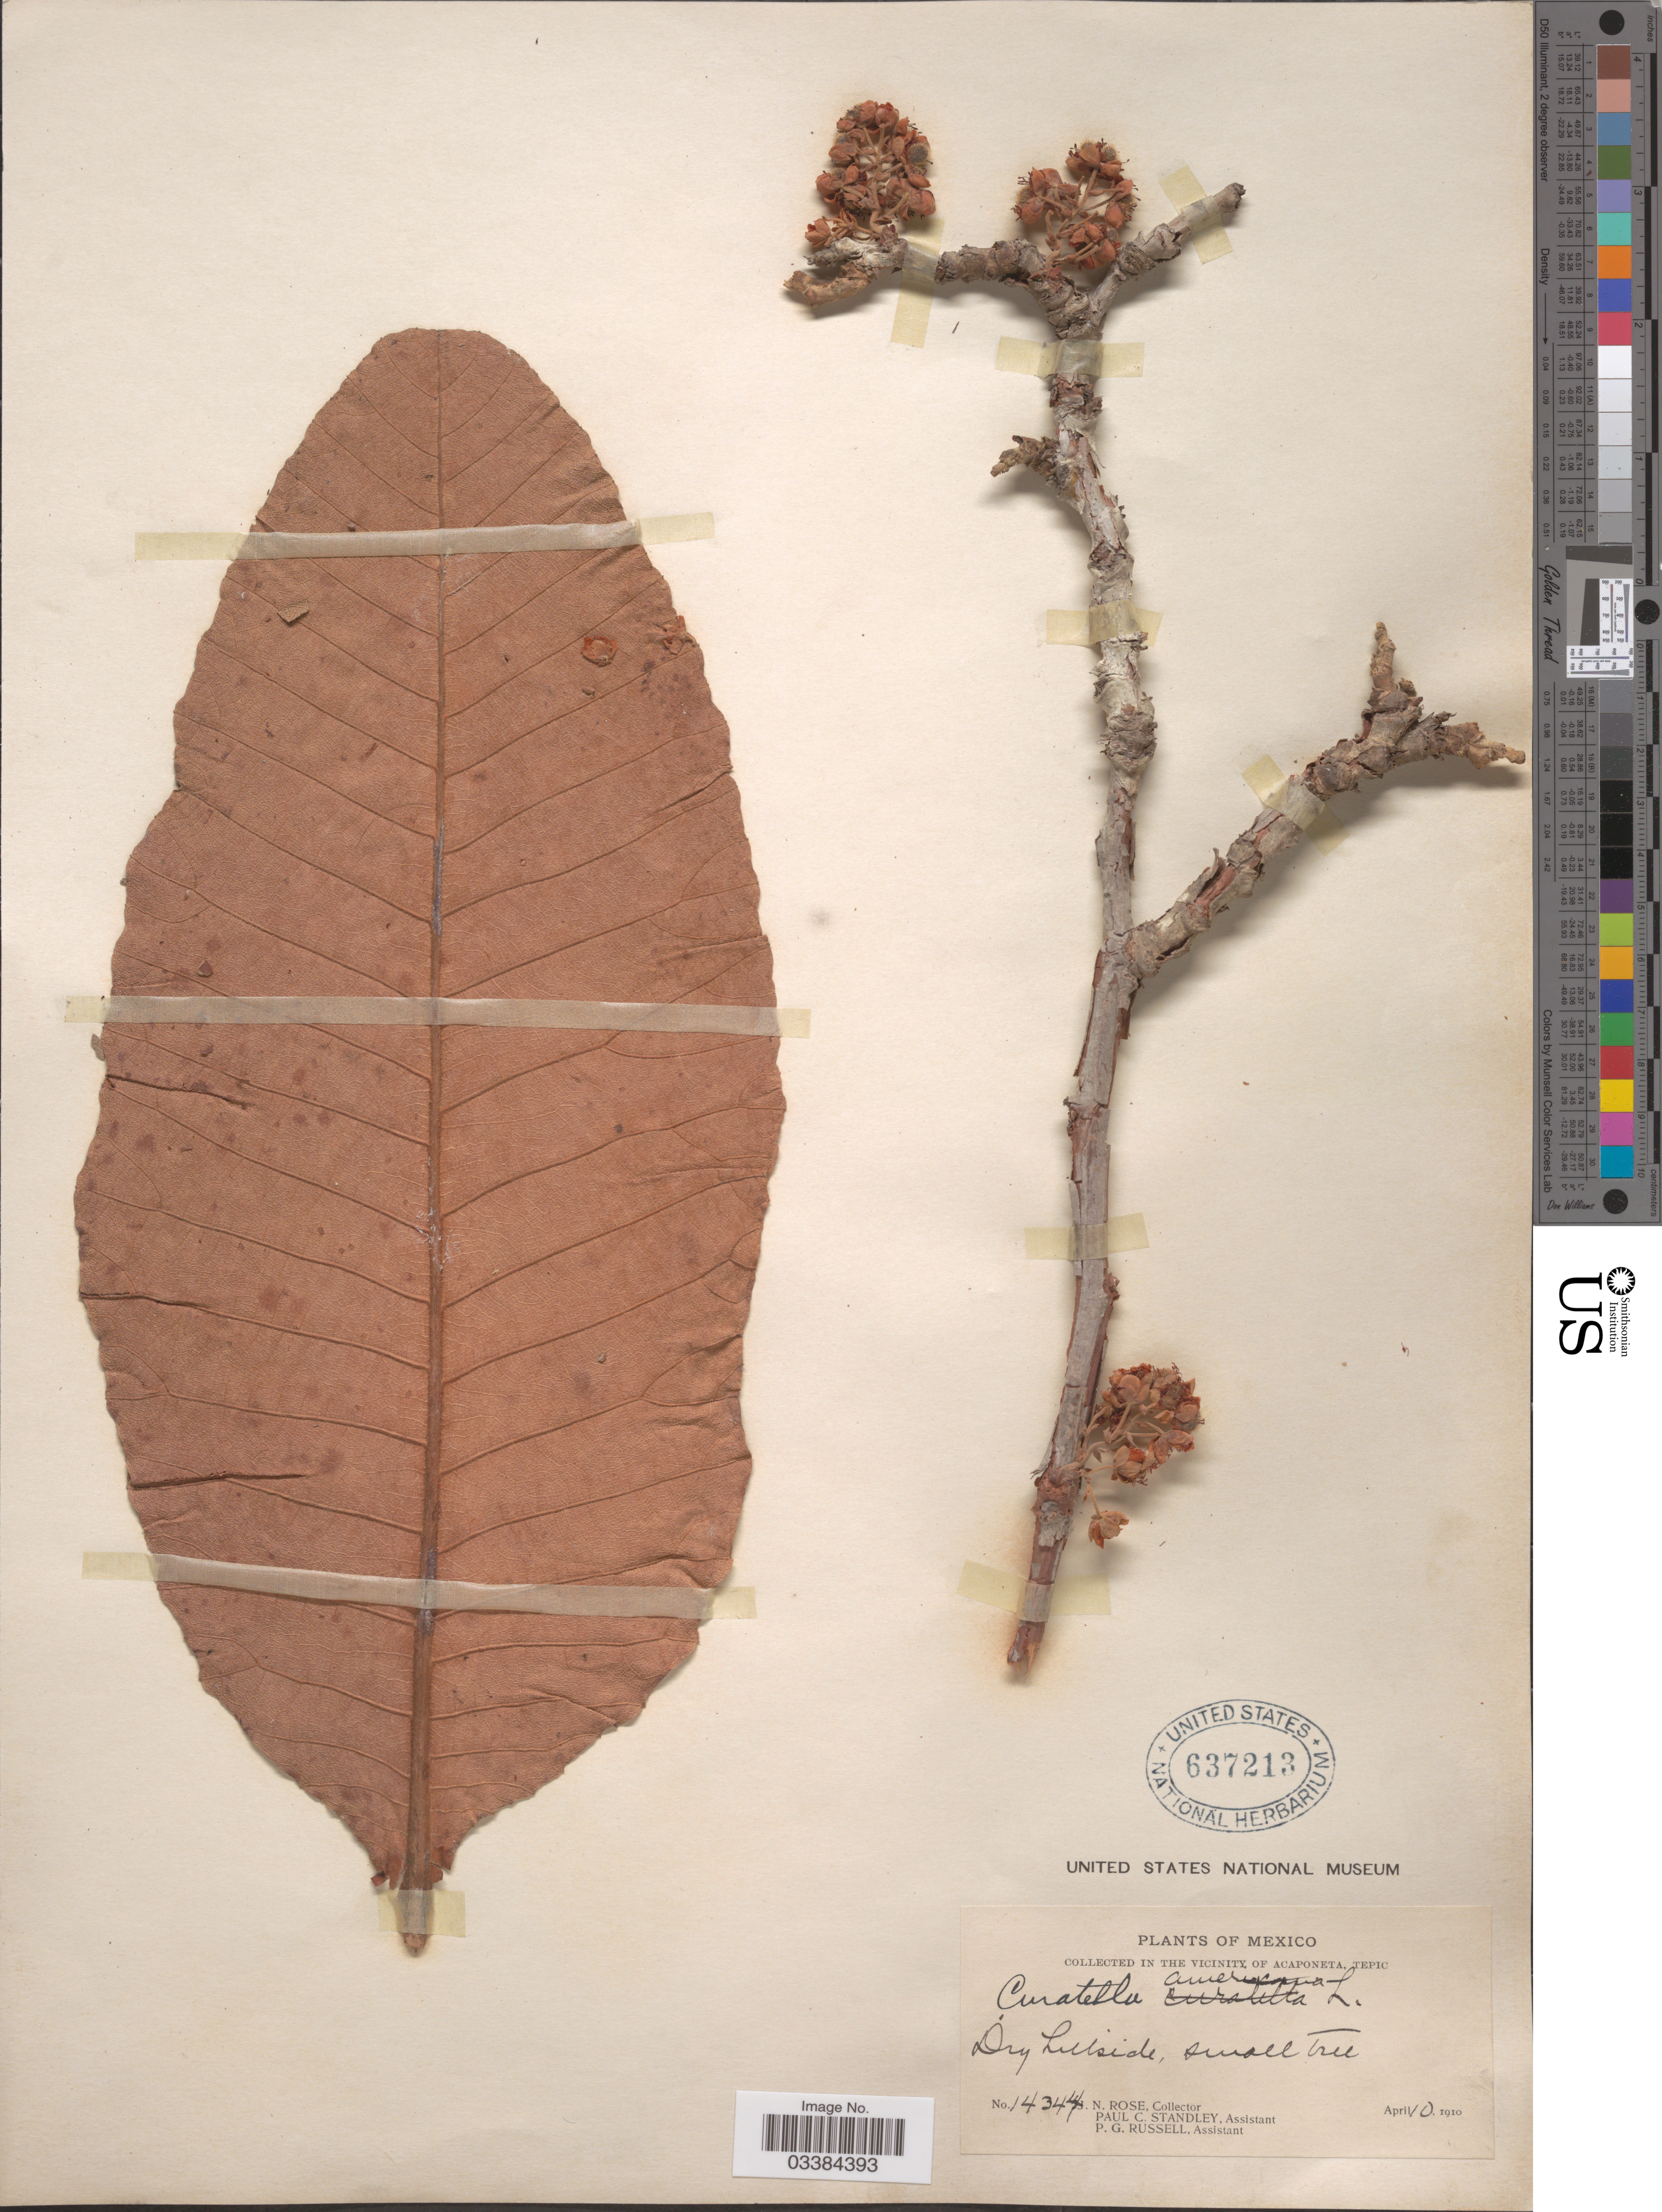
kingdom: Plantae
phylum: Tracheophyta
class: Magnoliopsida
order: Dilleniales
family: Dilleniaceae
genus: Curatella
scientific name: Curatella americana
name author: L.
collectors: J. N. Rose, P. C. Standley & P. G. Russell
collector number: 14344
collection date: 1910-04-10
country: Mexico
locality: In the vicinity of Acaponeta, Tepic.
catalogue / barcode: US 637213